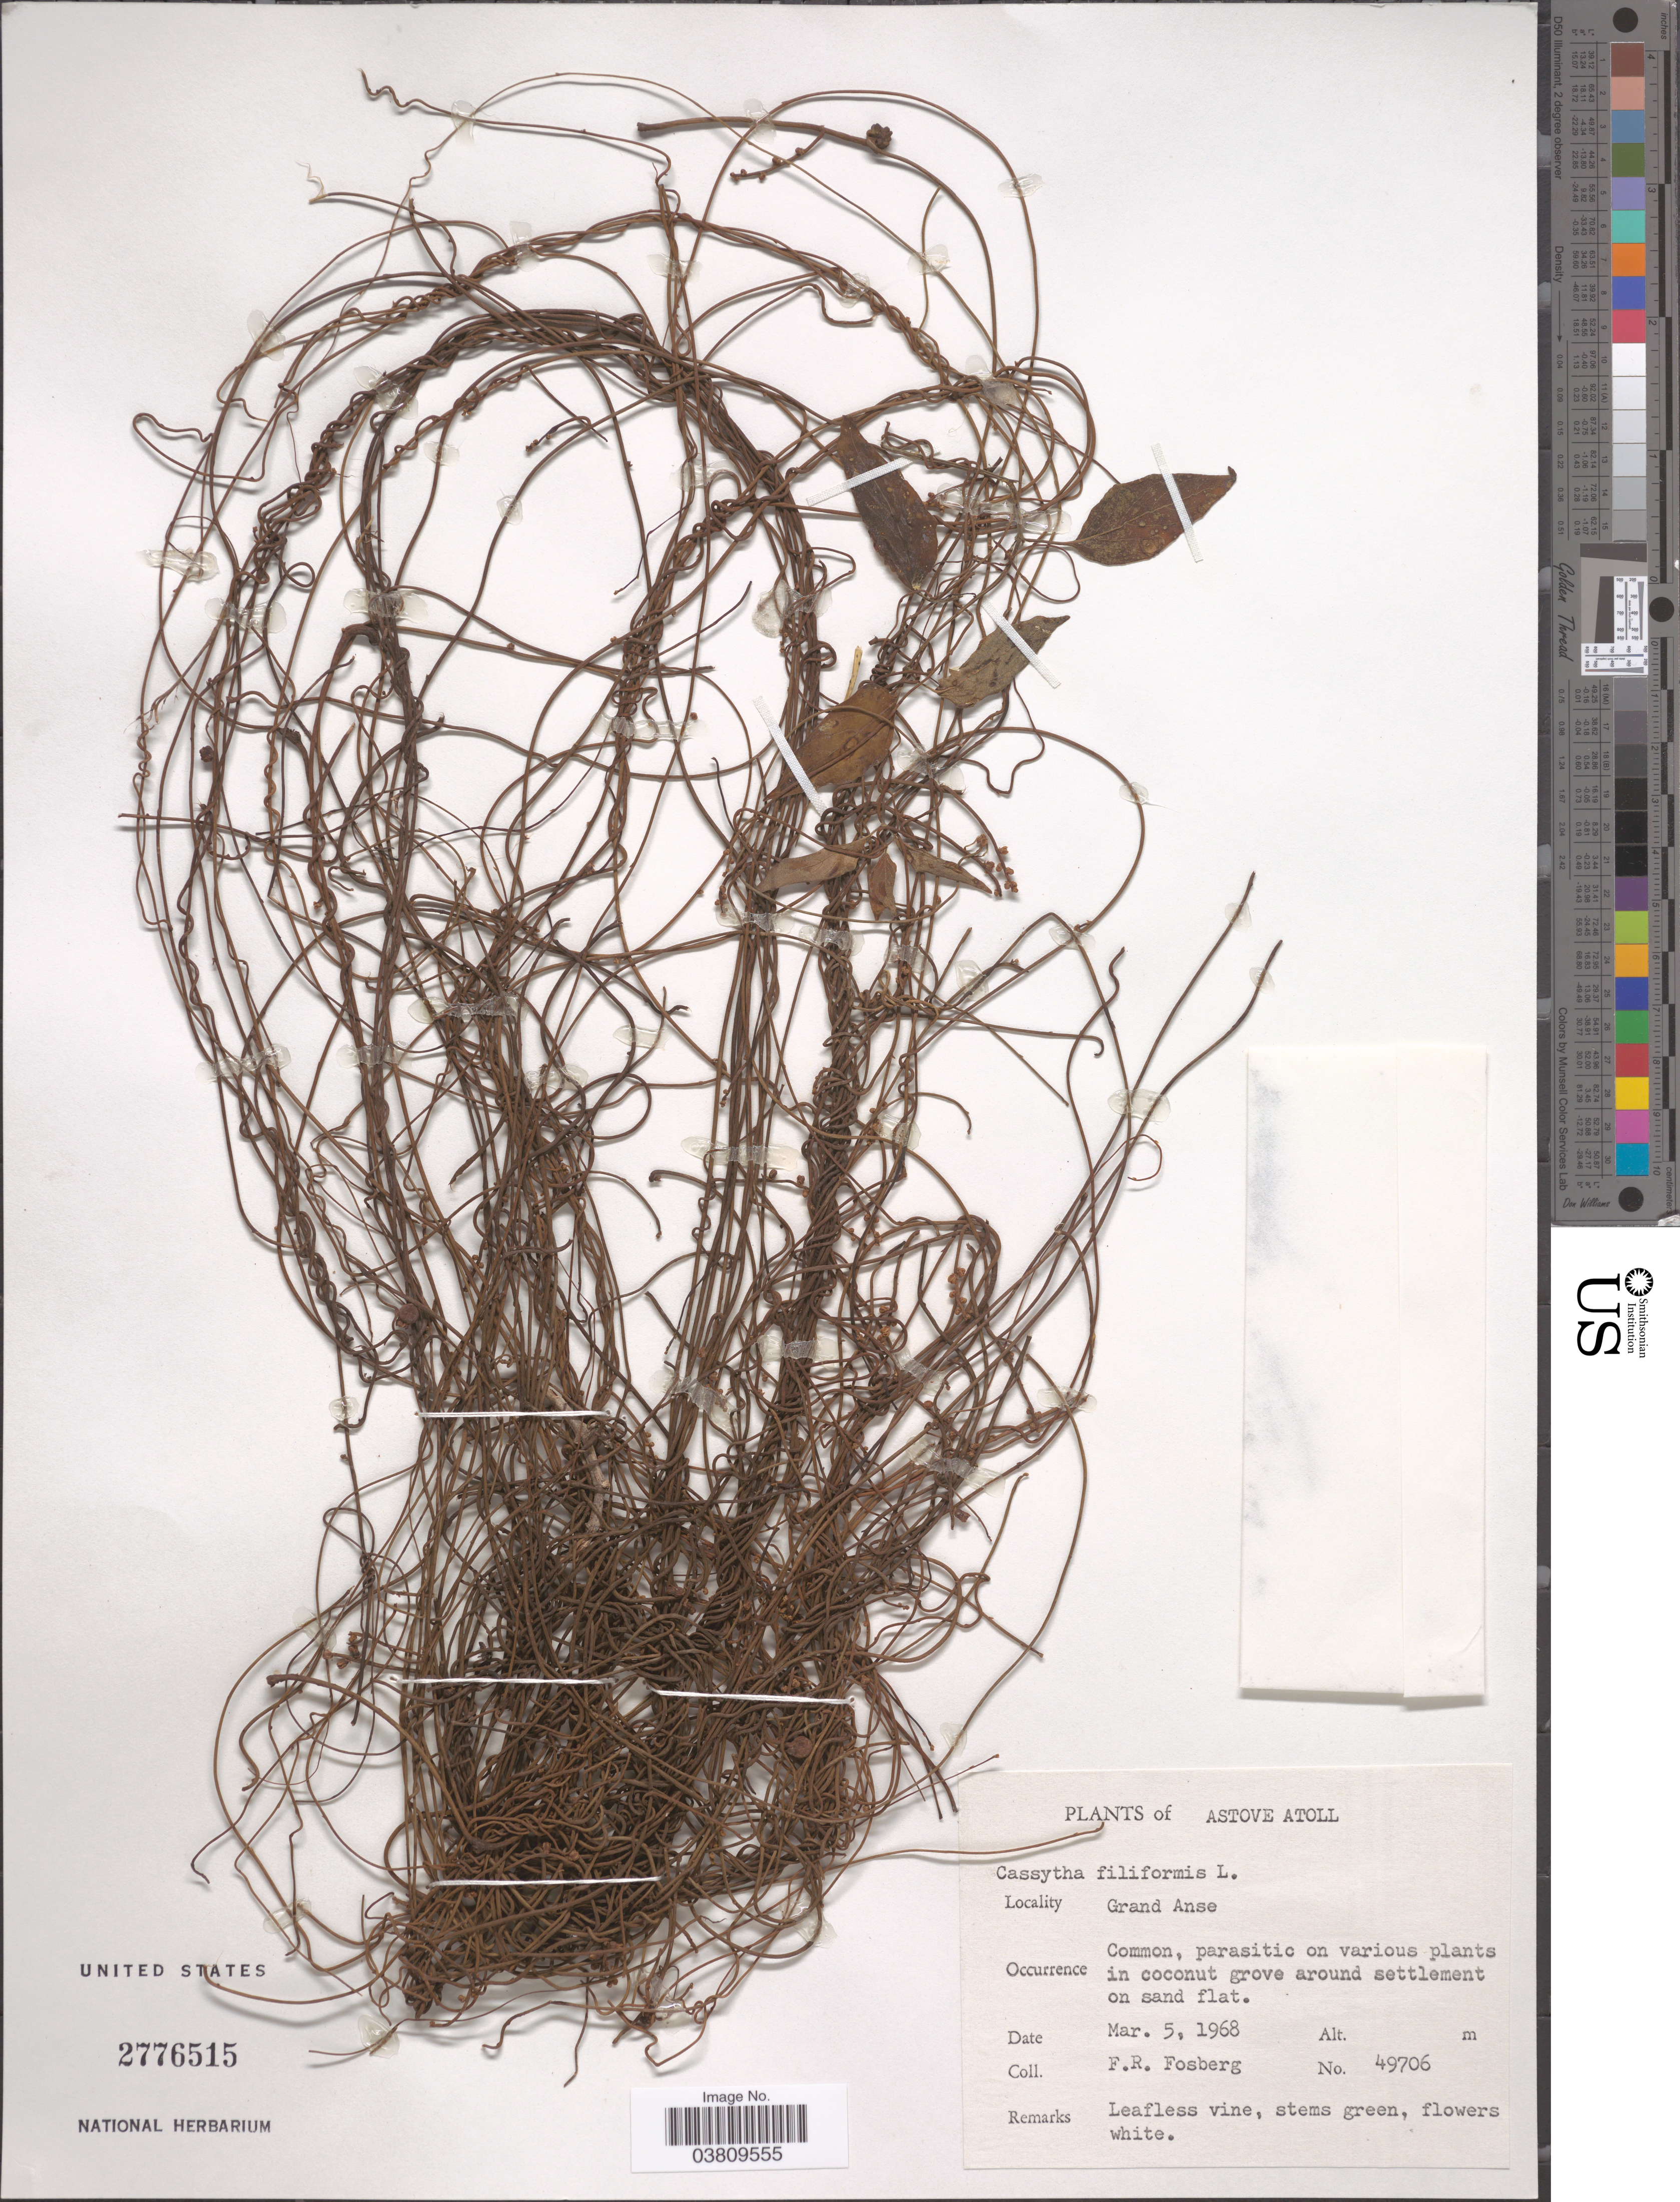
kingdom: Plantae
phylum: Tracheophyta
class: Magnoliopsida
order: Laurales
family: Lauraceae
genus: Cassytha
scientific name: Cassytha filiformis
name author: L.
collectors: F. R. Fosberg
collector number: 49706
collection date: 1968-03-05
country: Seychelles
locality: Astove Atoll. Grand Anse. In coconut grove around settlement on sand flat.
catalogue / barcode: US 2776515